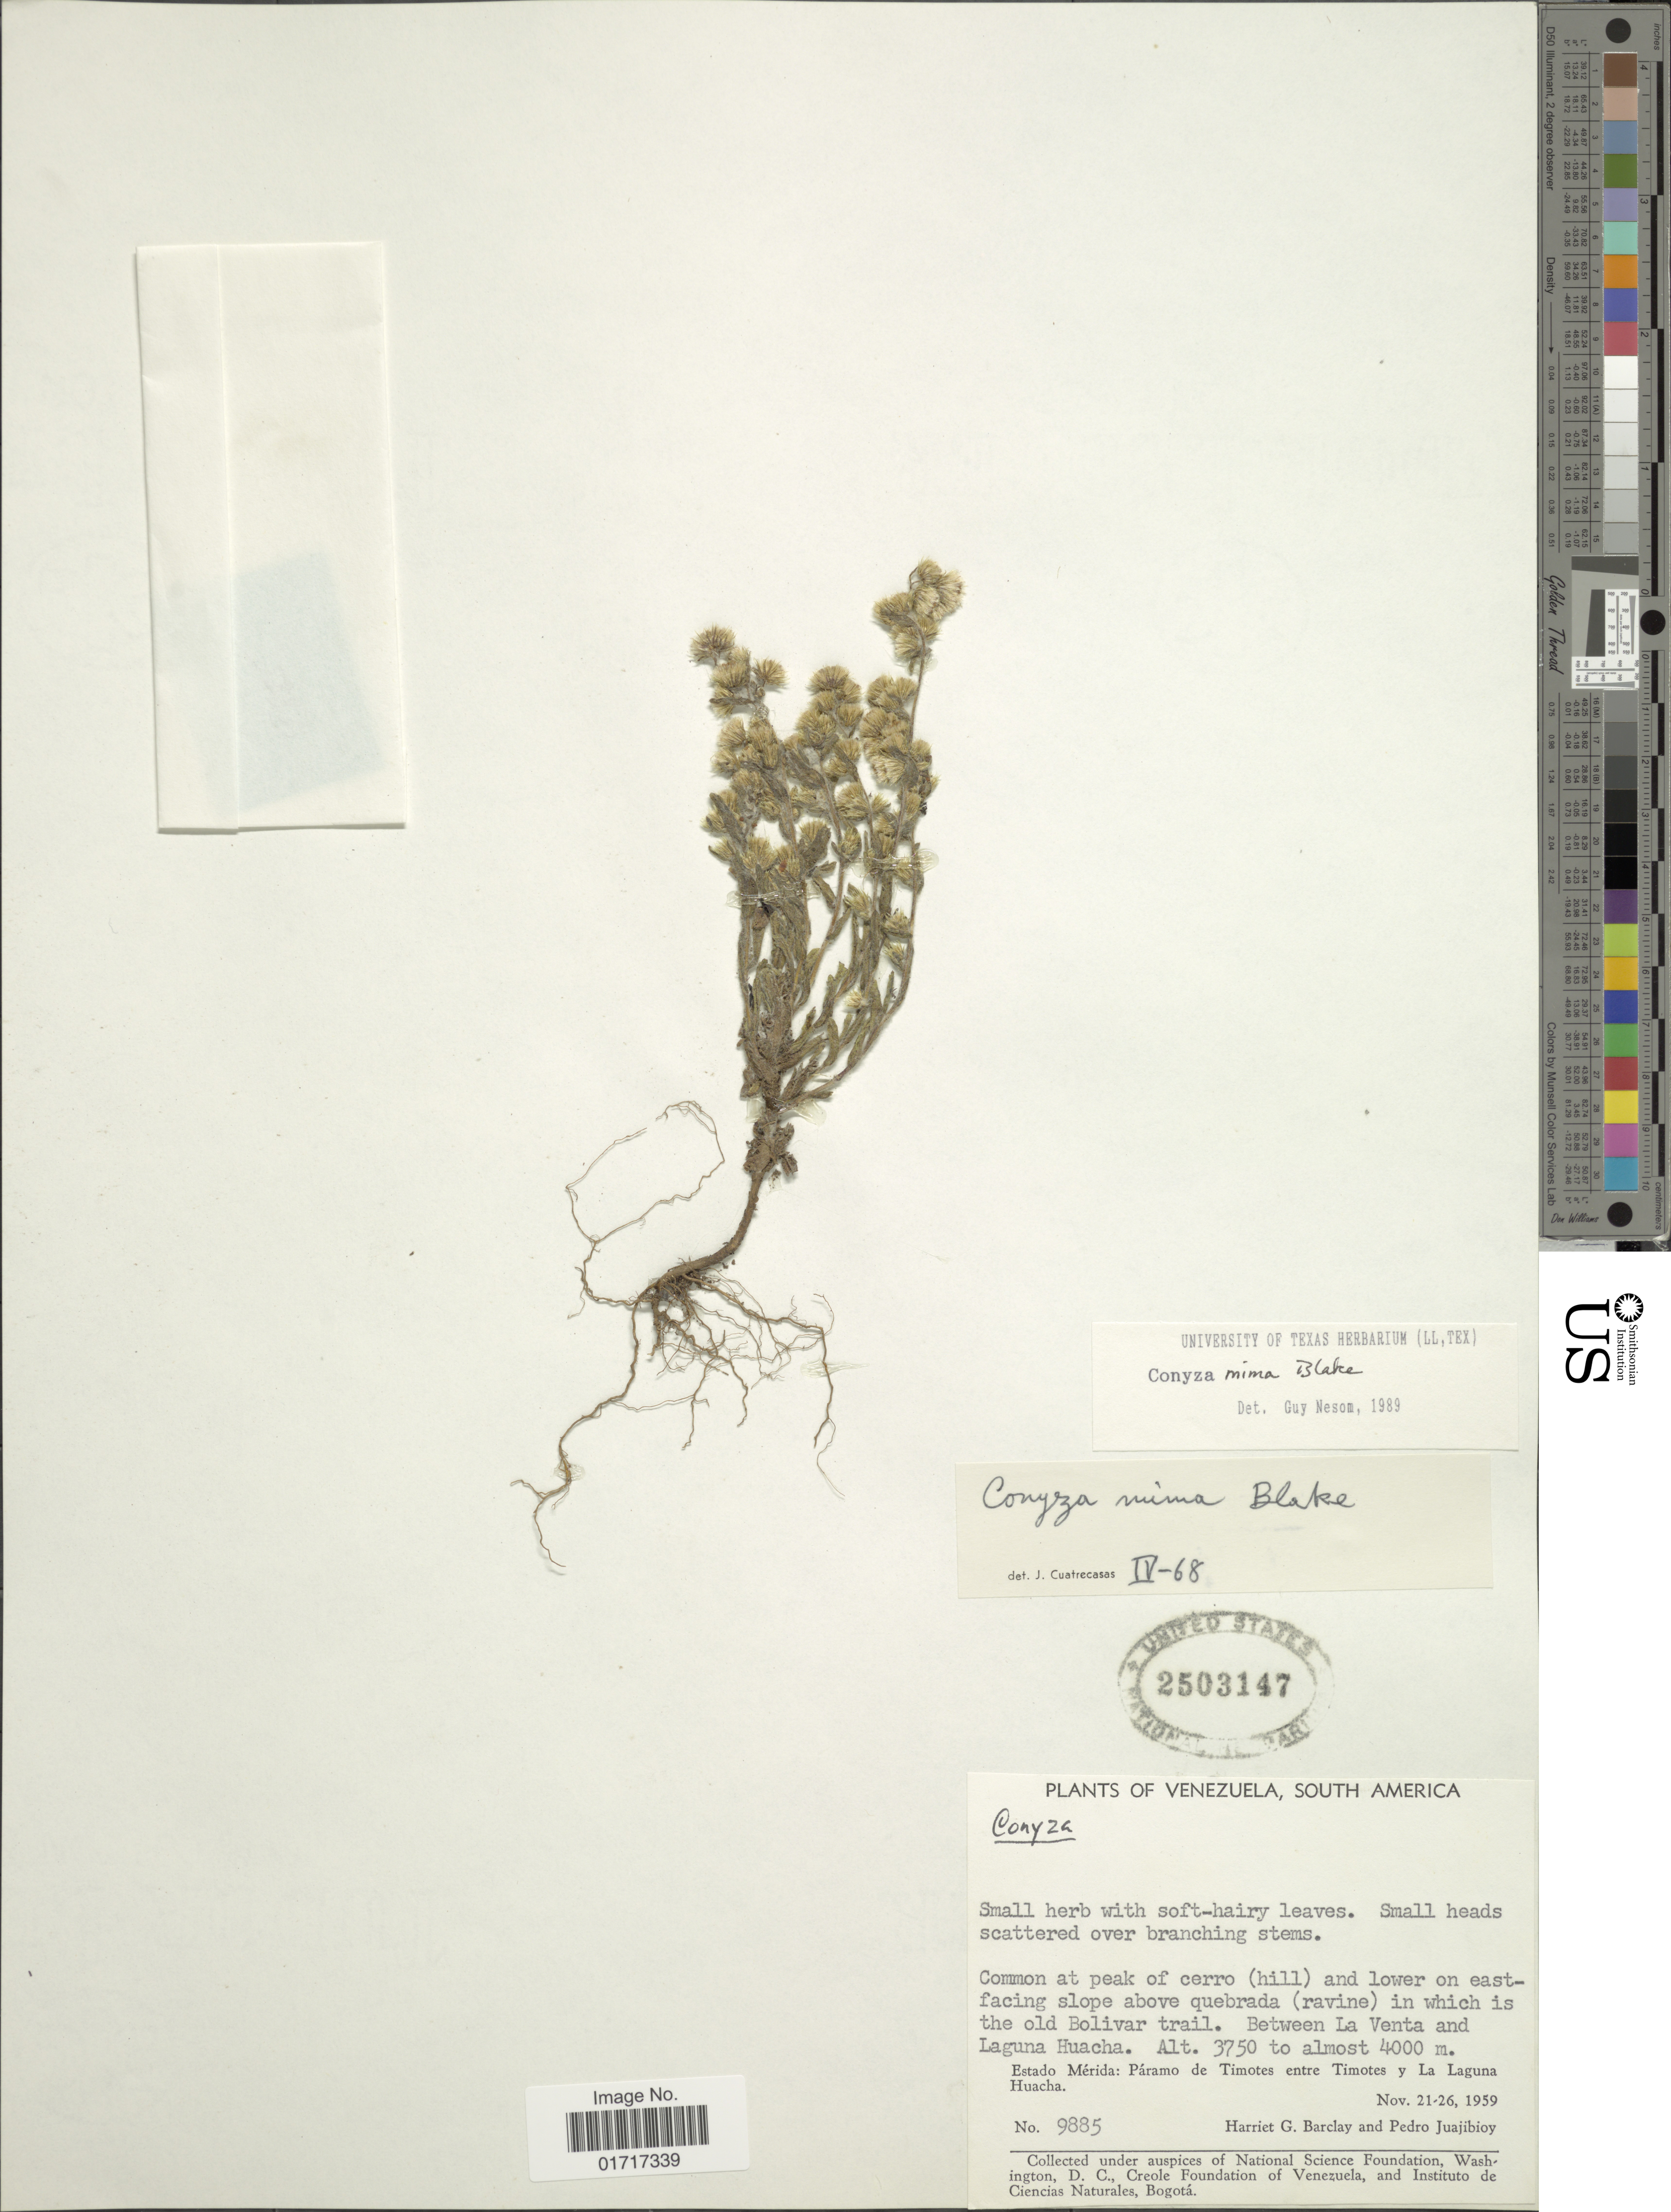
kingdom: Plantae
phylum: Tracheophyta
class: Magnoliopsida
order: Asterales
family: Asteraceae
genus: Conyza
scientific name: Conyza mima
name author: S.F. Blake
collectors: H. G. Barclay & P. Juajibioy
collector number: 9885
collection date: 1959-11-21/1959-11-26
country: Venezuela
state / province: Mérida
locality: Between La Venta and Laguna Huacha. Estado Merida : Paramo de Timotes entre Timotes y La Laguna Huacha.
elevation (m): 3750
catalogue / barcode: US 2503147